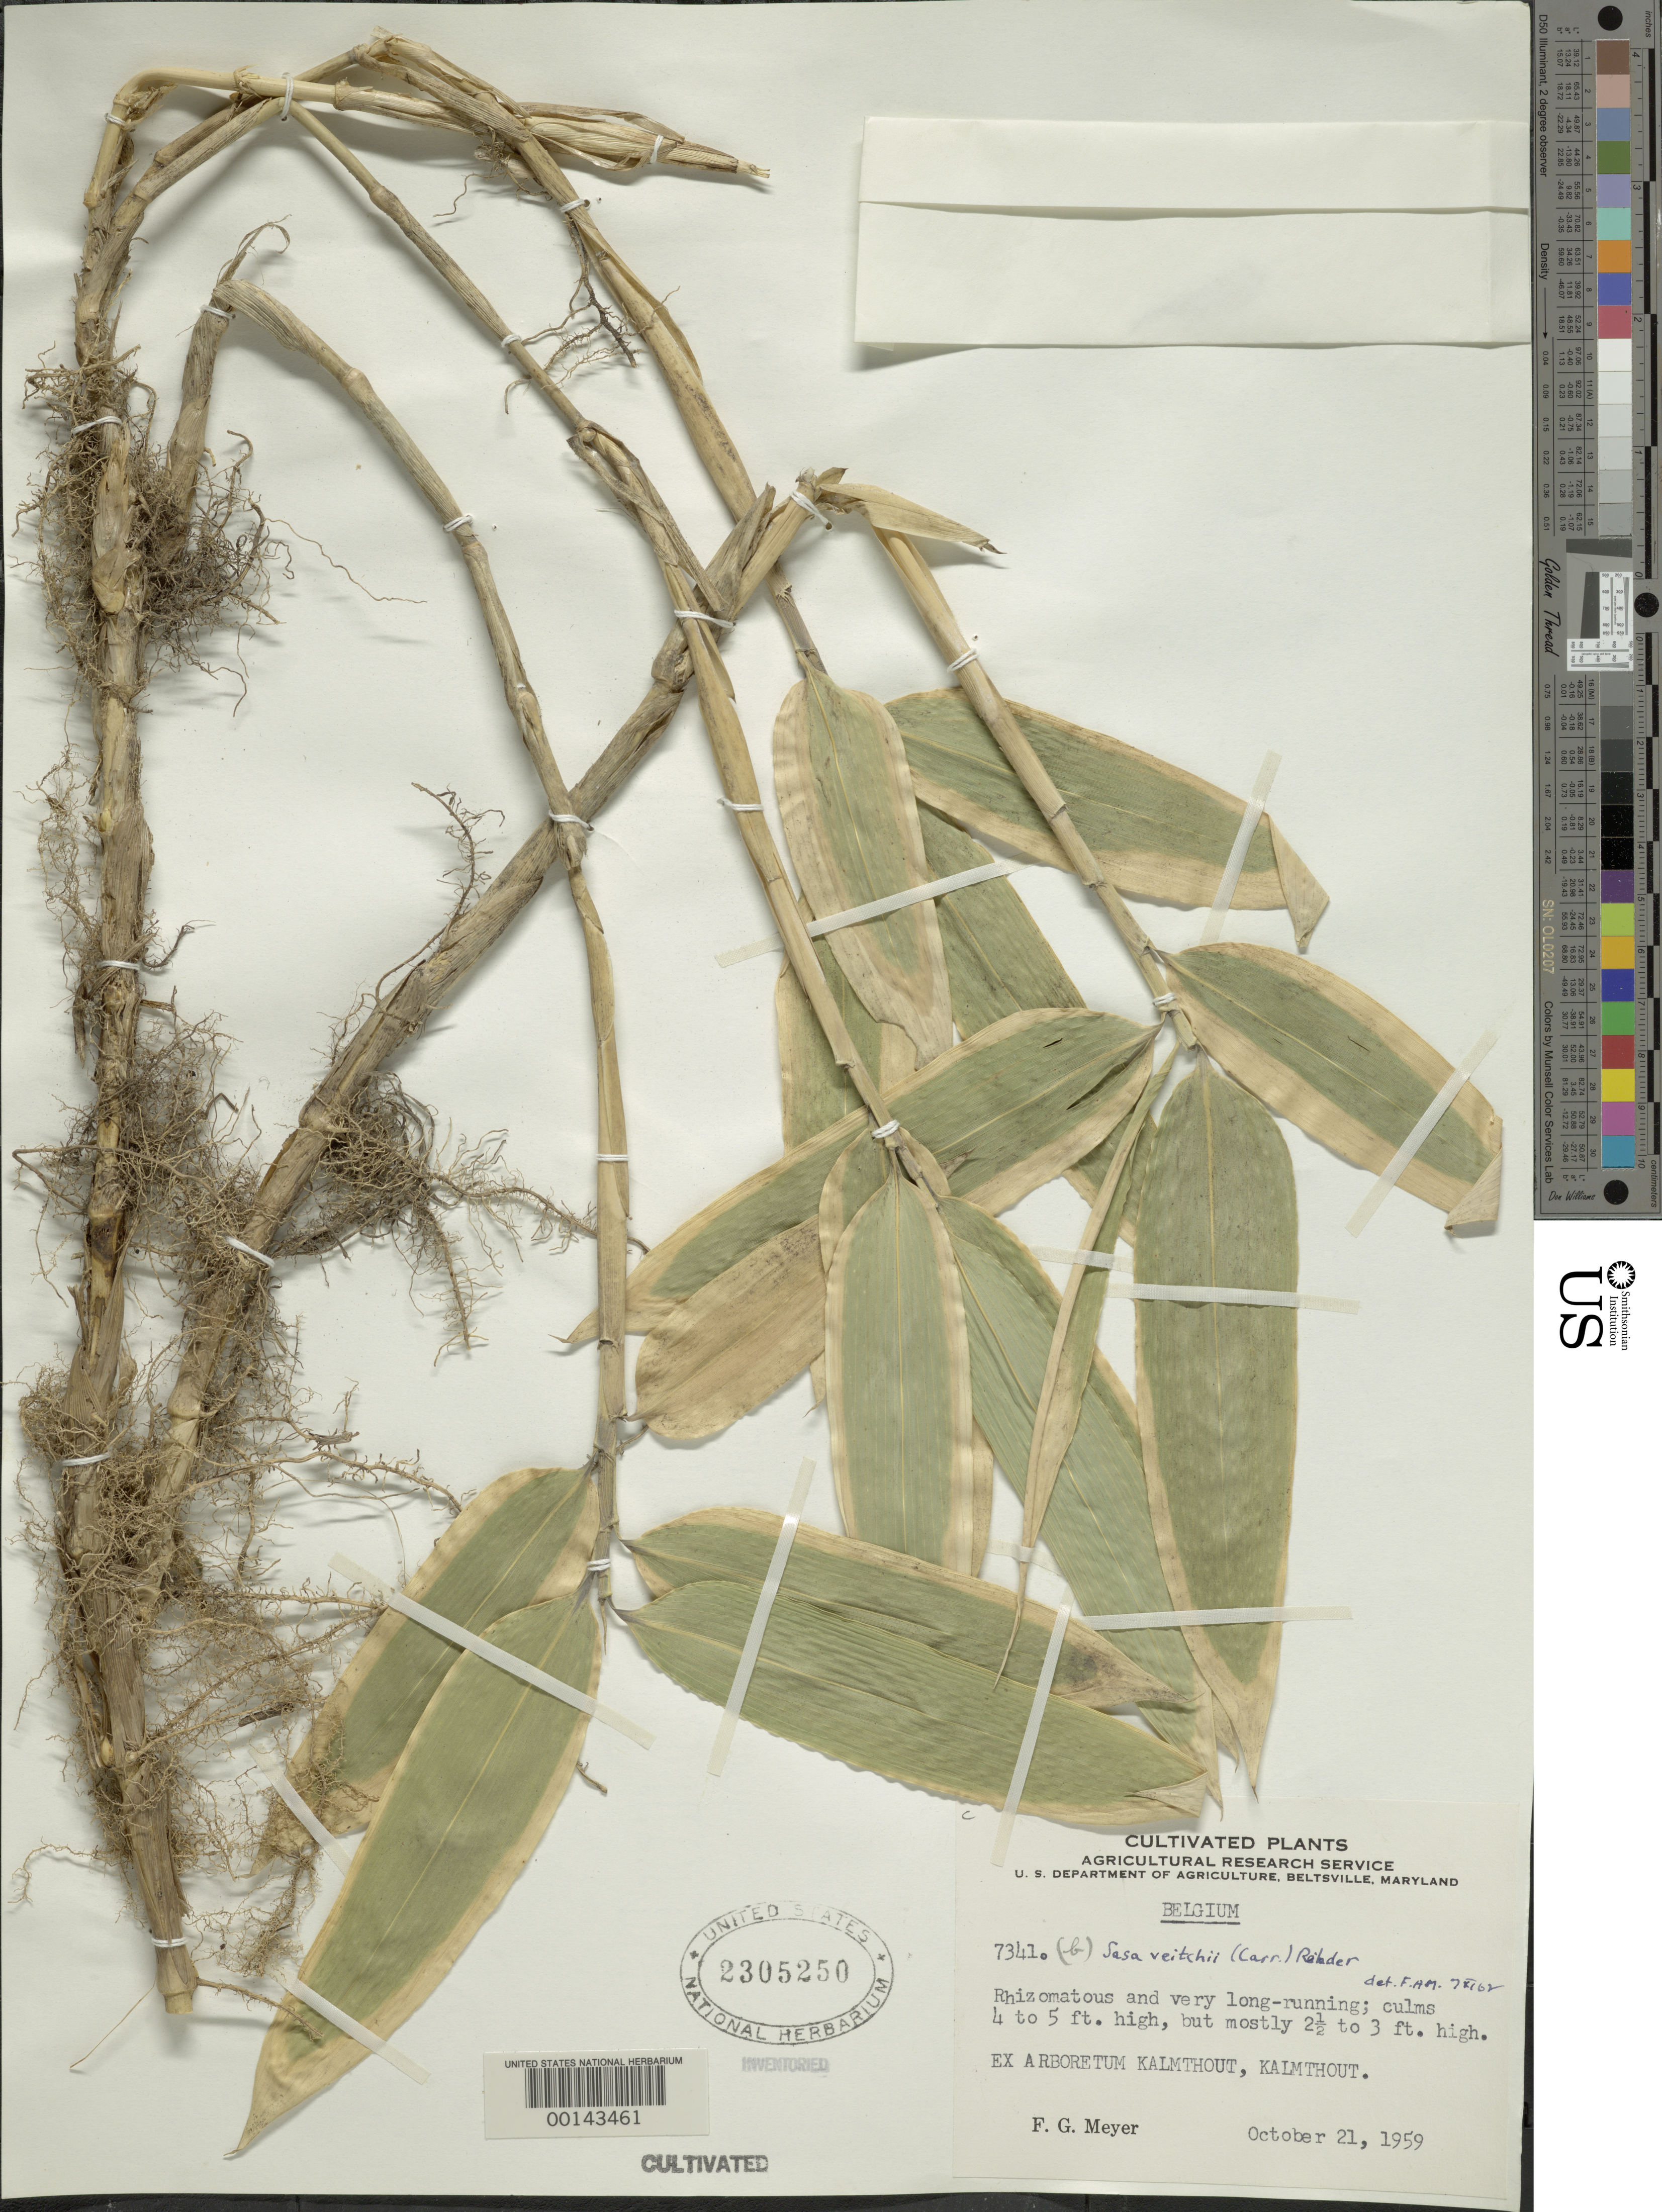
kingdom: Plantae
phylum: Tracheophyta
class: Liliopsida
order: Poales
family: Poaceae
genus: Sasa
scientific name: Sasa veitchii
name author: (Carrière) Rehder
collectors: F. G. Meyer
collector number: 7341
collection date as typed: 21 Oct 1959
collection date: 1959-10-21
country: Belgium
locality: Kalmthout, Arboretum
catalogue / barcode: US 2305250